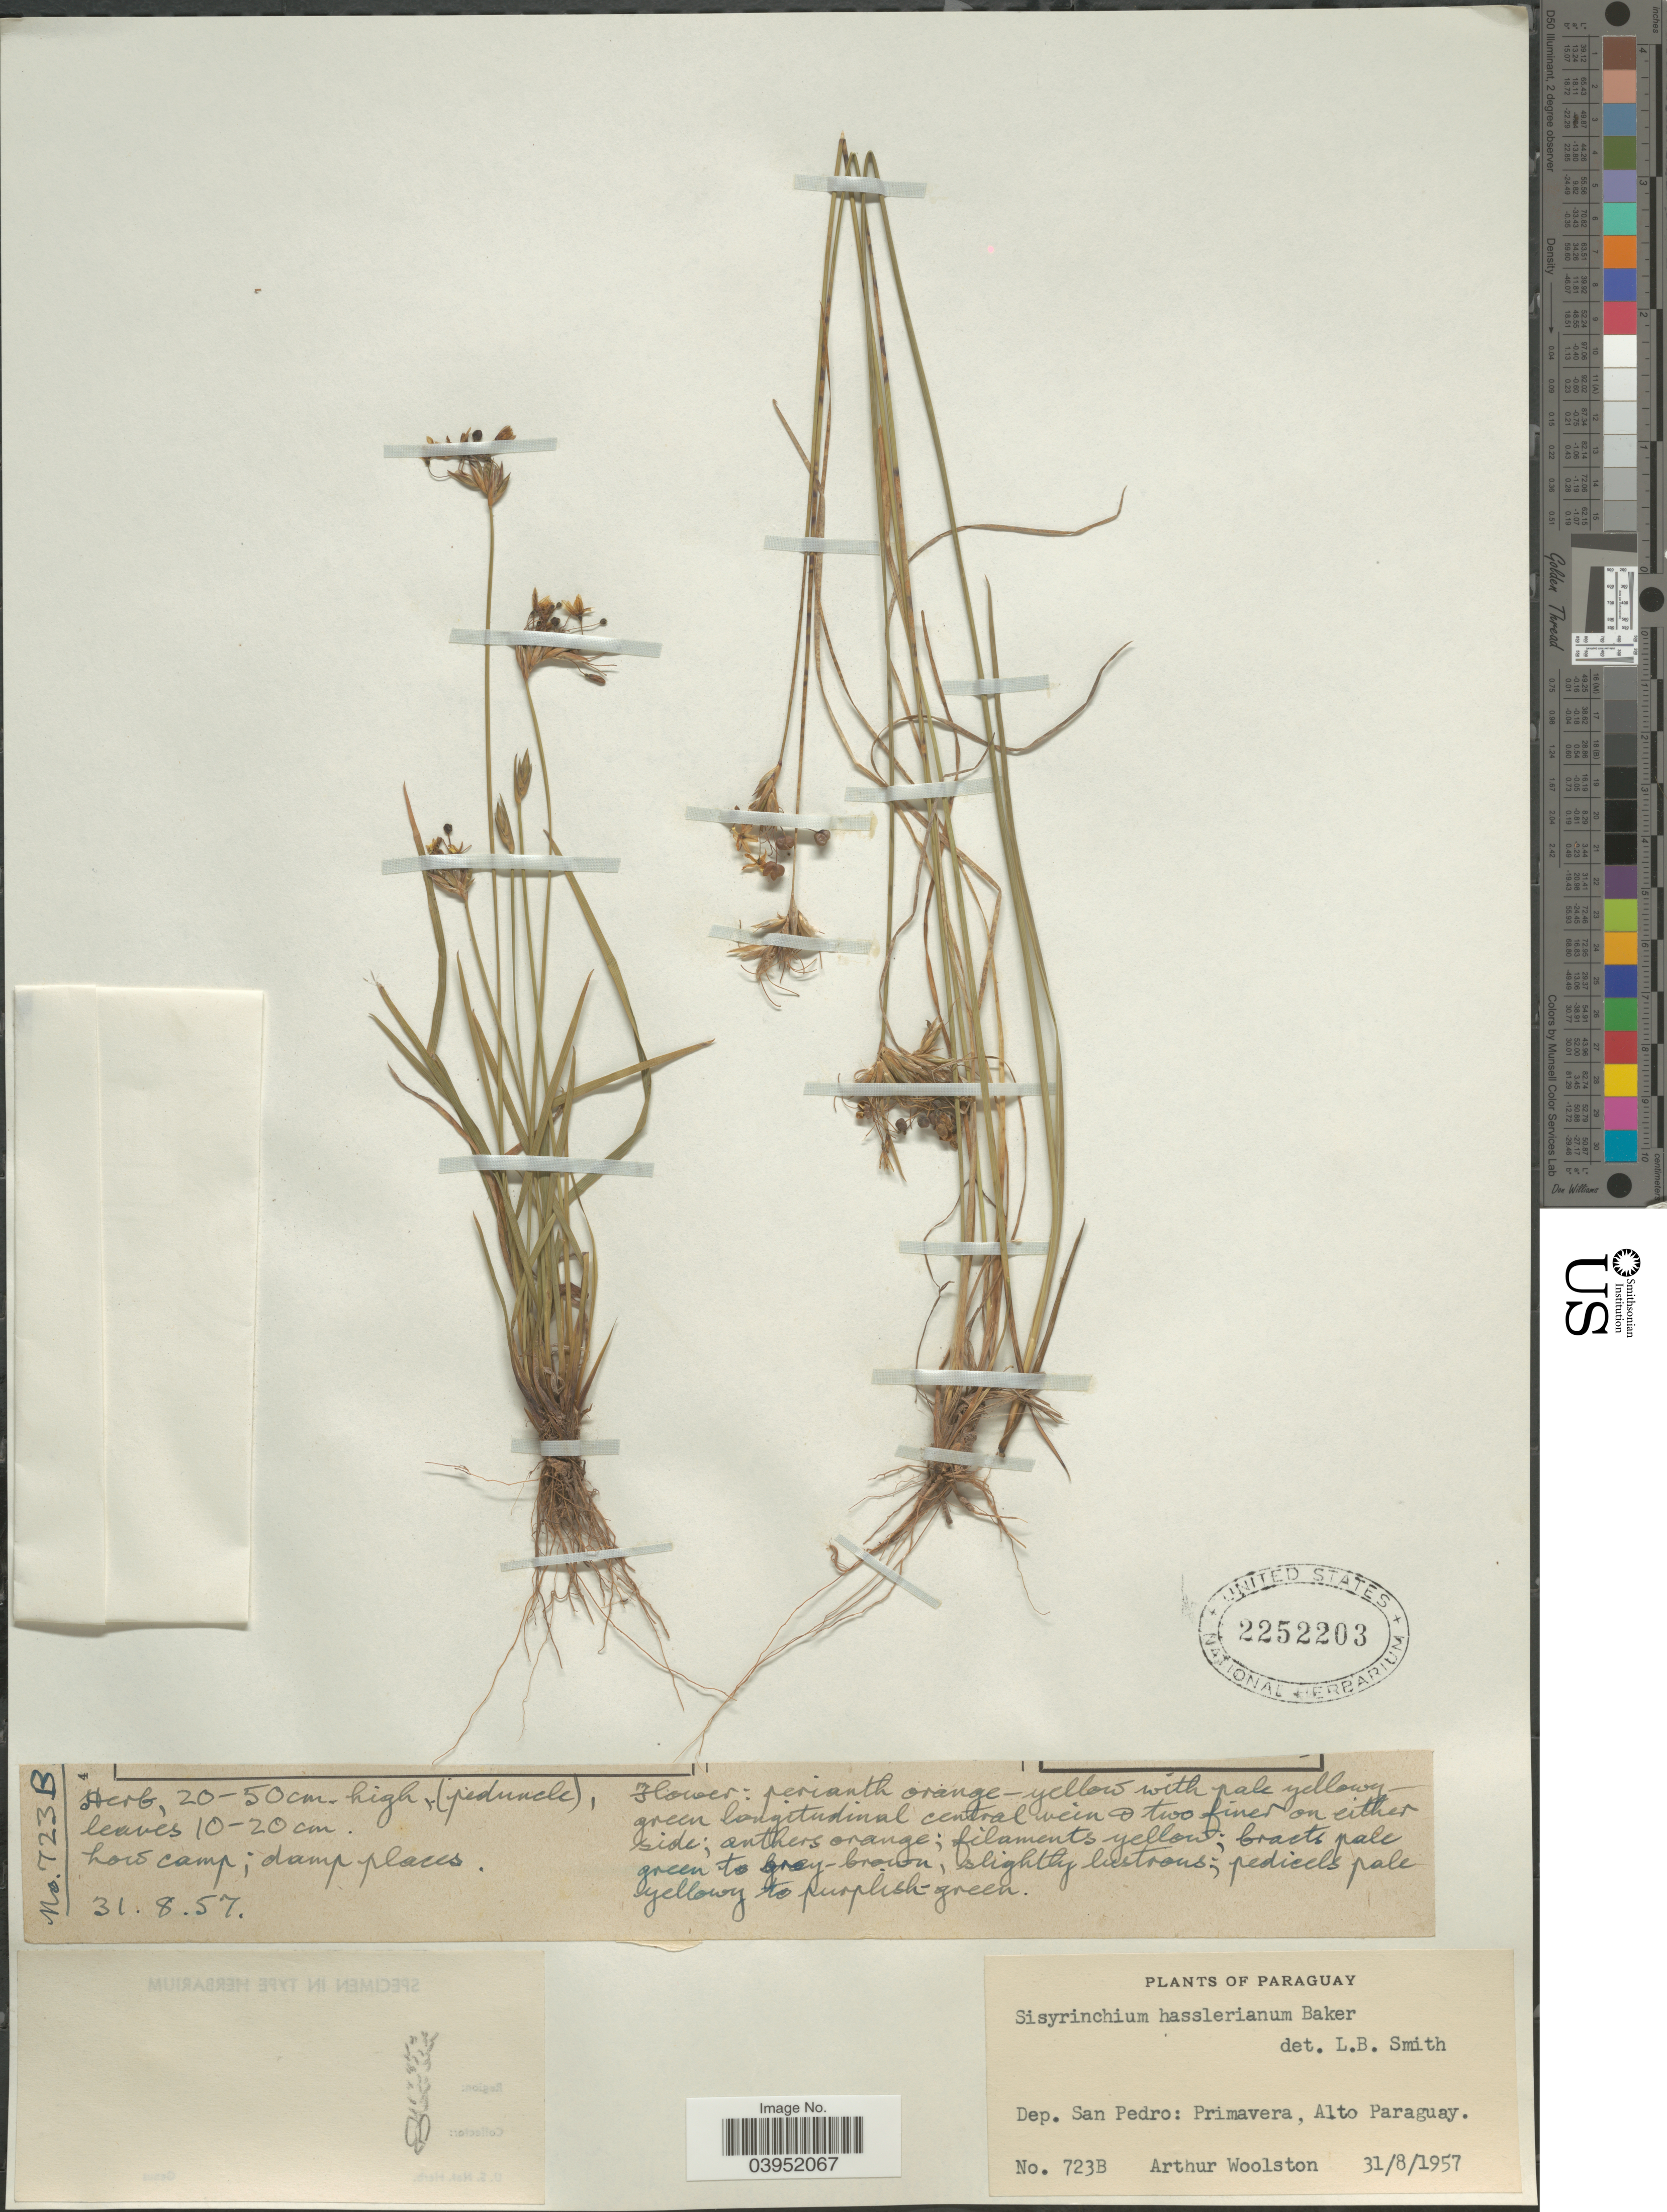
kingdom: Plantae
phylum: Tracheophyta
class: Liliopsida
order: Asparagales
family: Iridaceae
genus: Sisyrinchium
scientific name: Sisyrinchium hasslerianum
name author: Baker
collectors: A. L. Woolston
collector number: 723B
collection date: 1957-08-31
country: Paraguay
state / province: San Pedro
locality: Dep. San Pedro: Primavera, Alto Paraguay.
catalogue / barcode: US 2252203